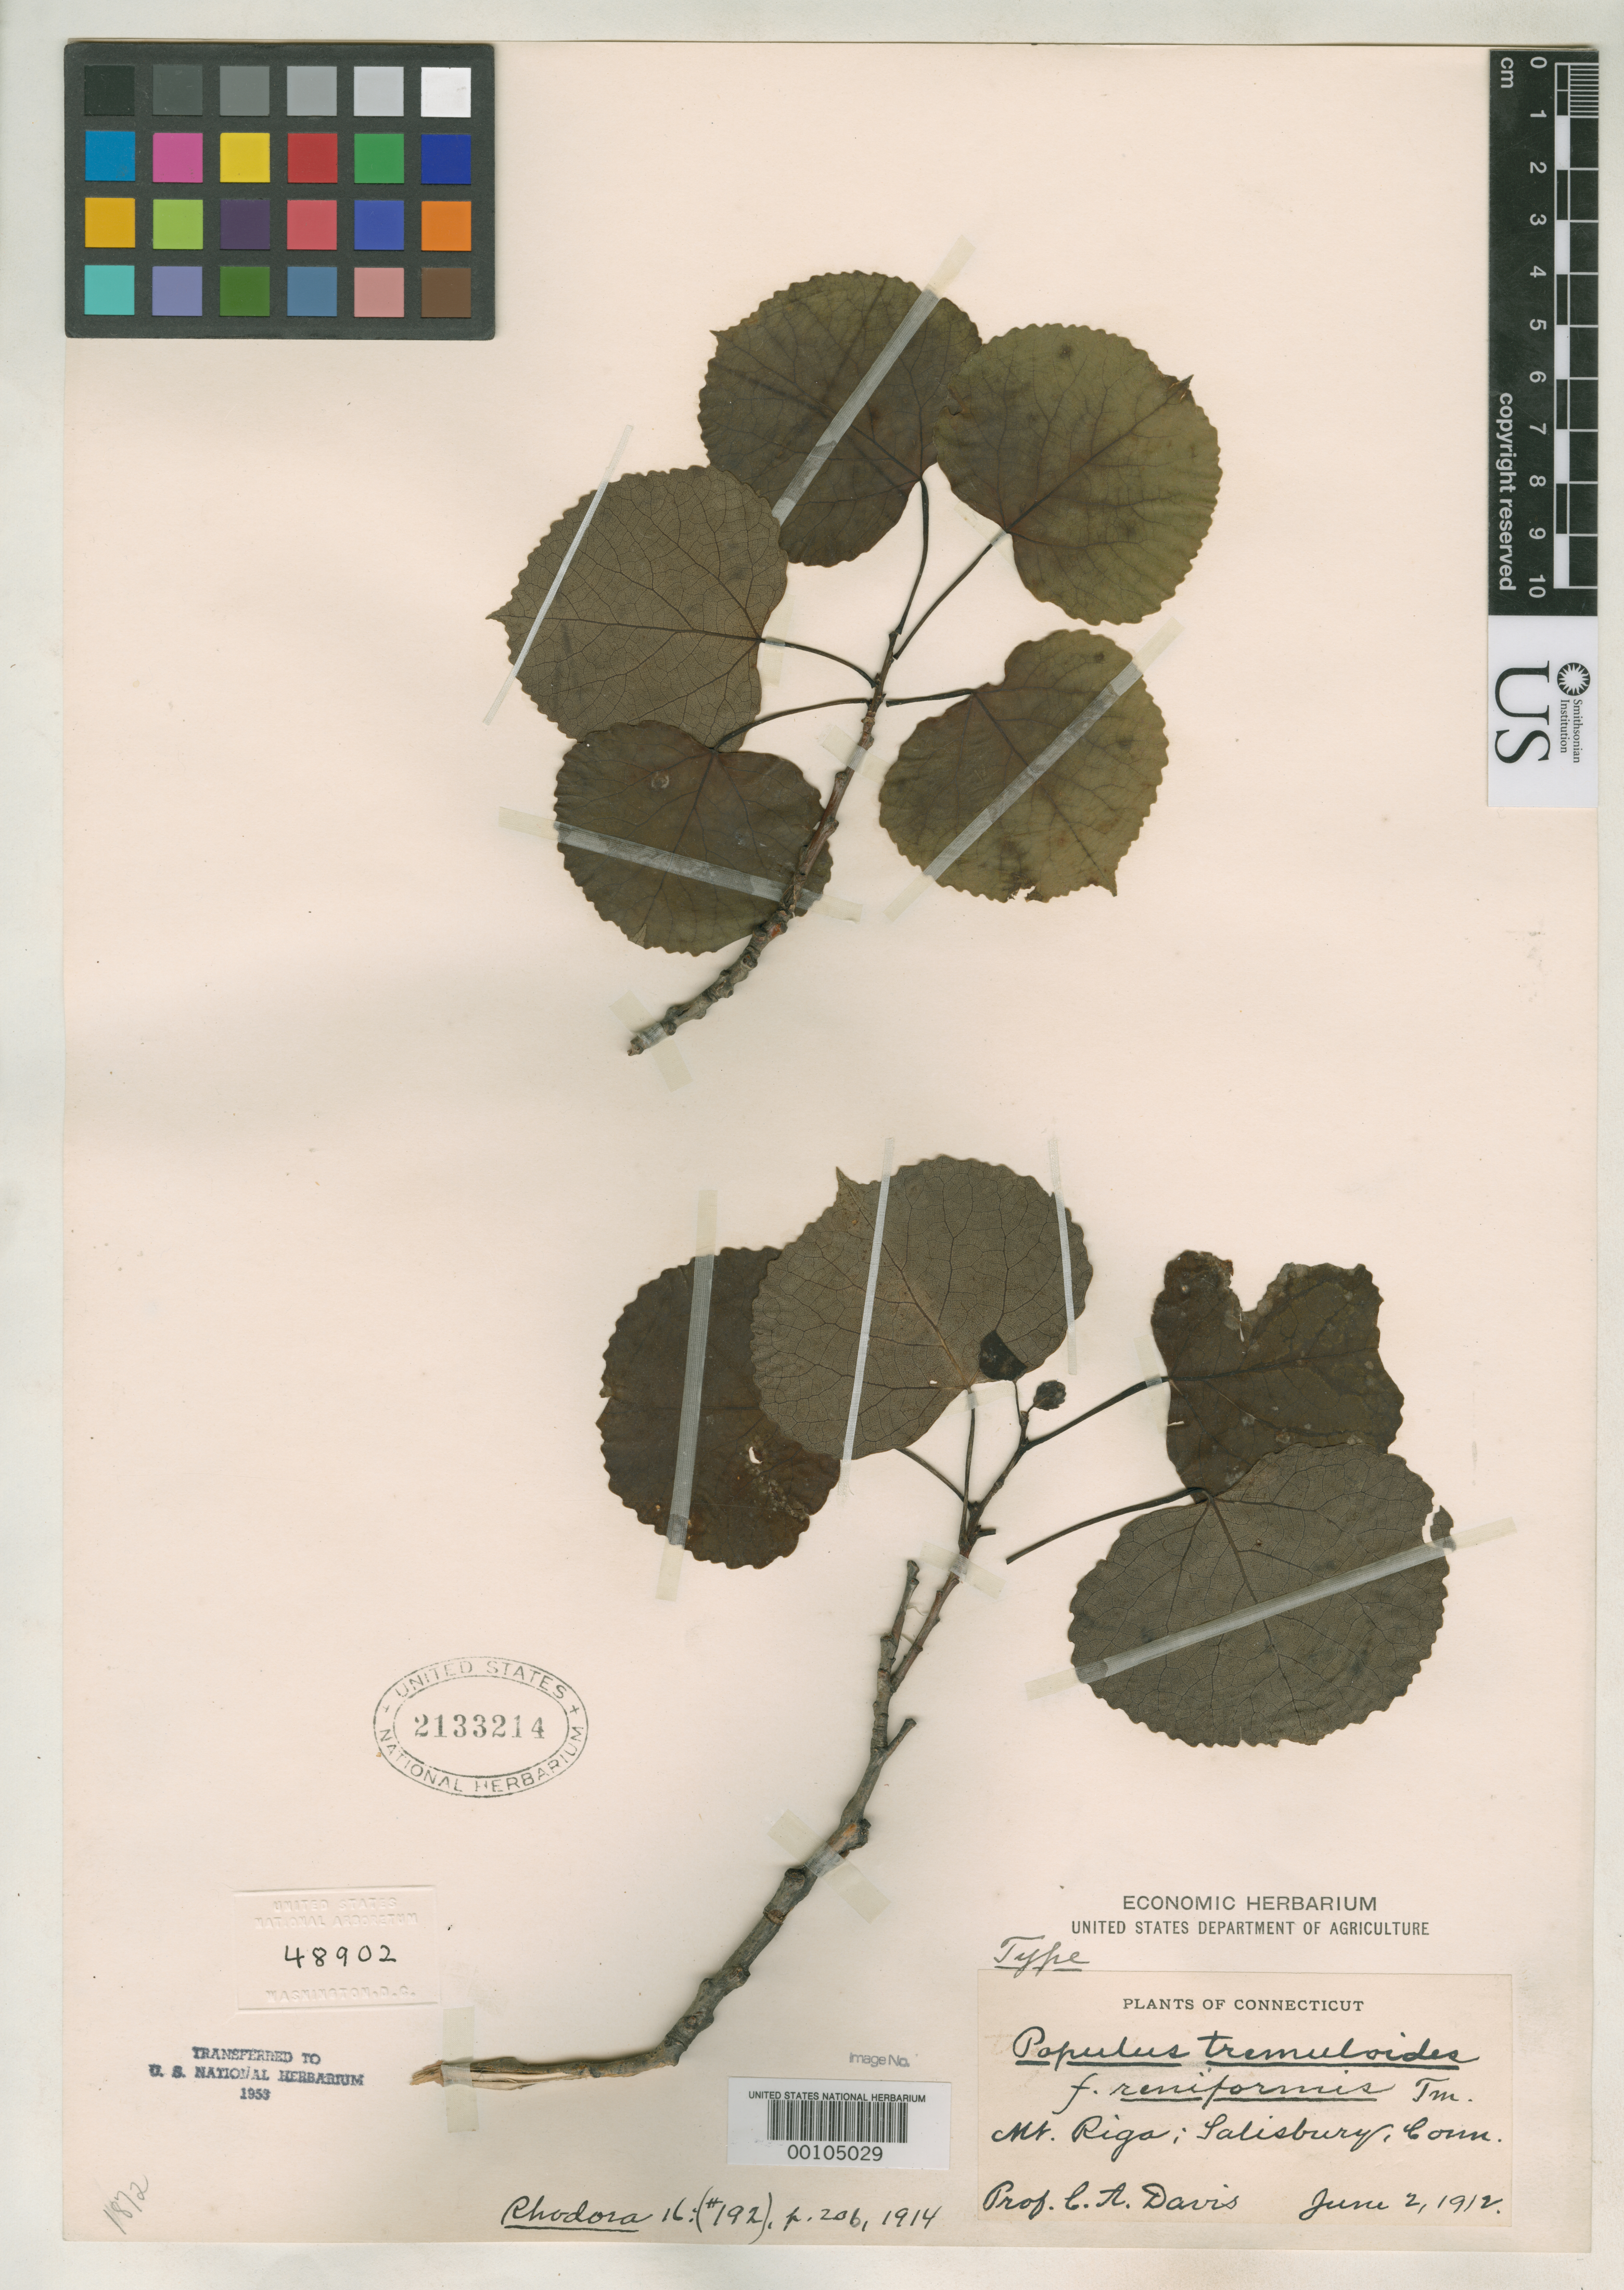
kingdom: Plantae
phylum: Tracheophyta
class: Magnoliopsida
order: Malpighiales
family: Salicaceae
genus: Populus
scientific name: Populus tremuloides f. reniformis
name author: Tidestr.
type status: Type Collection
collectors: C. Davis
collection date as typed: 02 Jun 1912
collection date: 1912-06-02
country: United States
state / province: Connecticut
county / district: Litchfield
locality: Salisbury, Mt. Riga.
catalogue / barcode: US 2133214